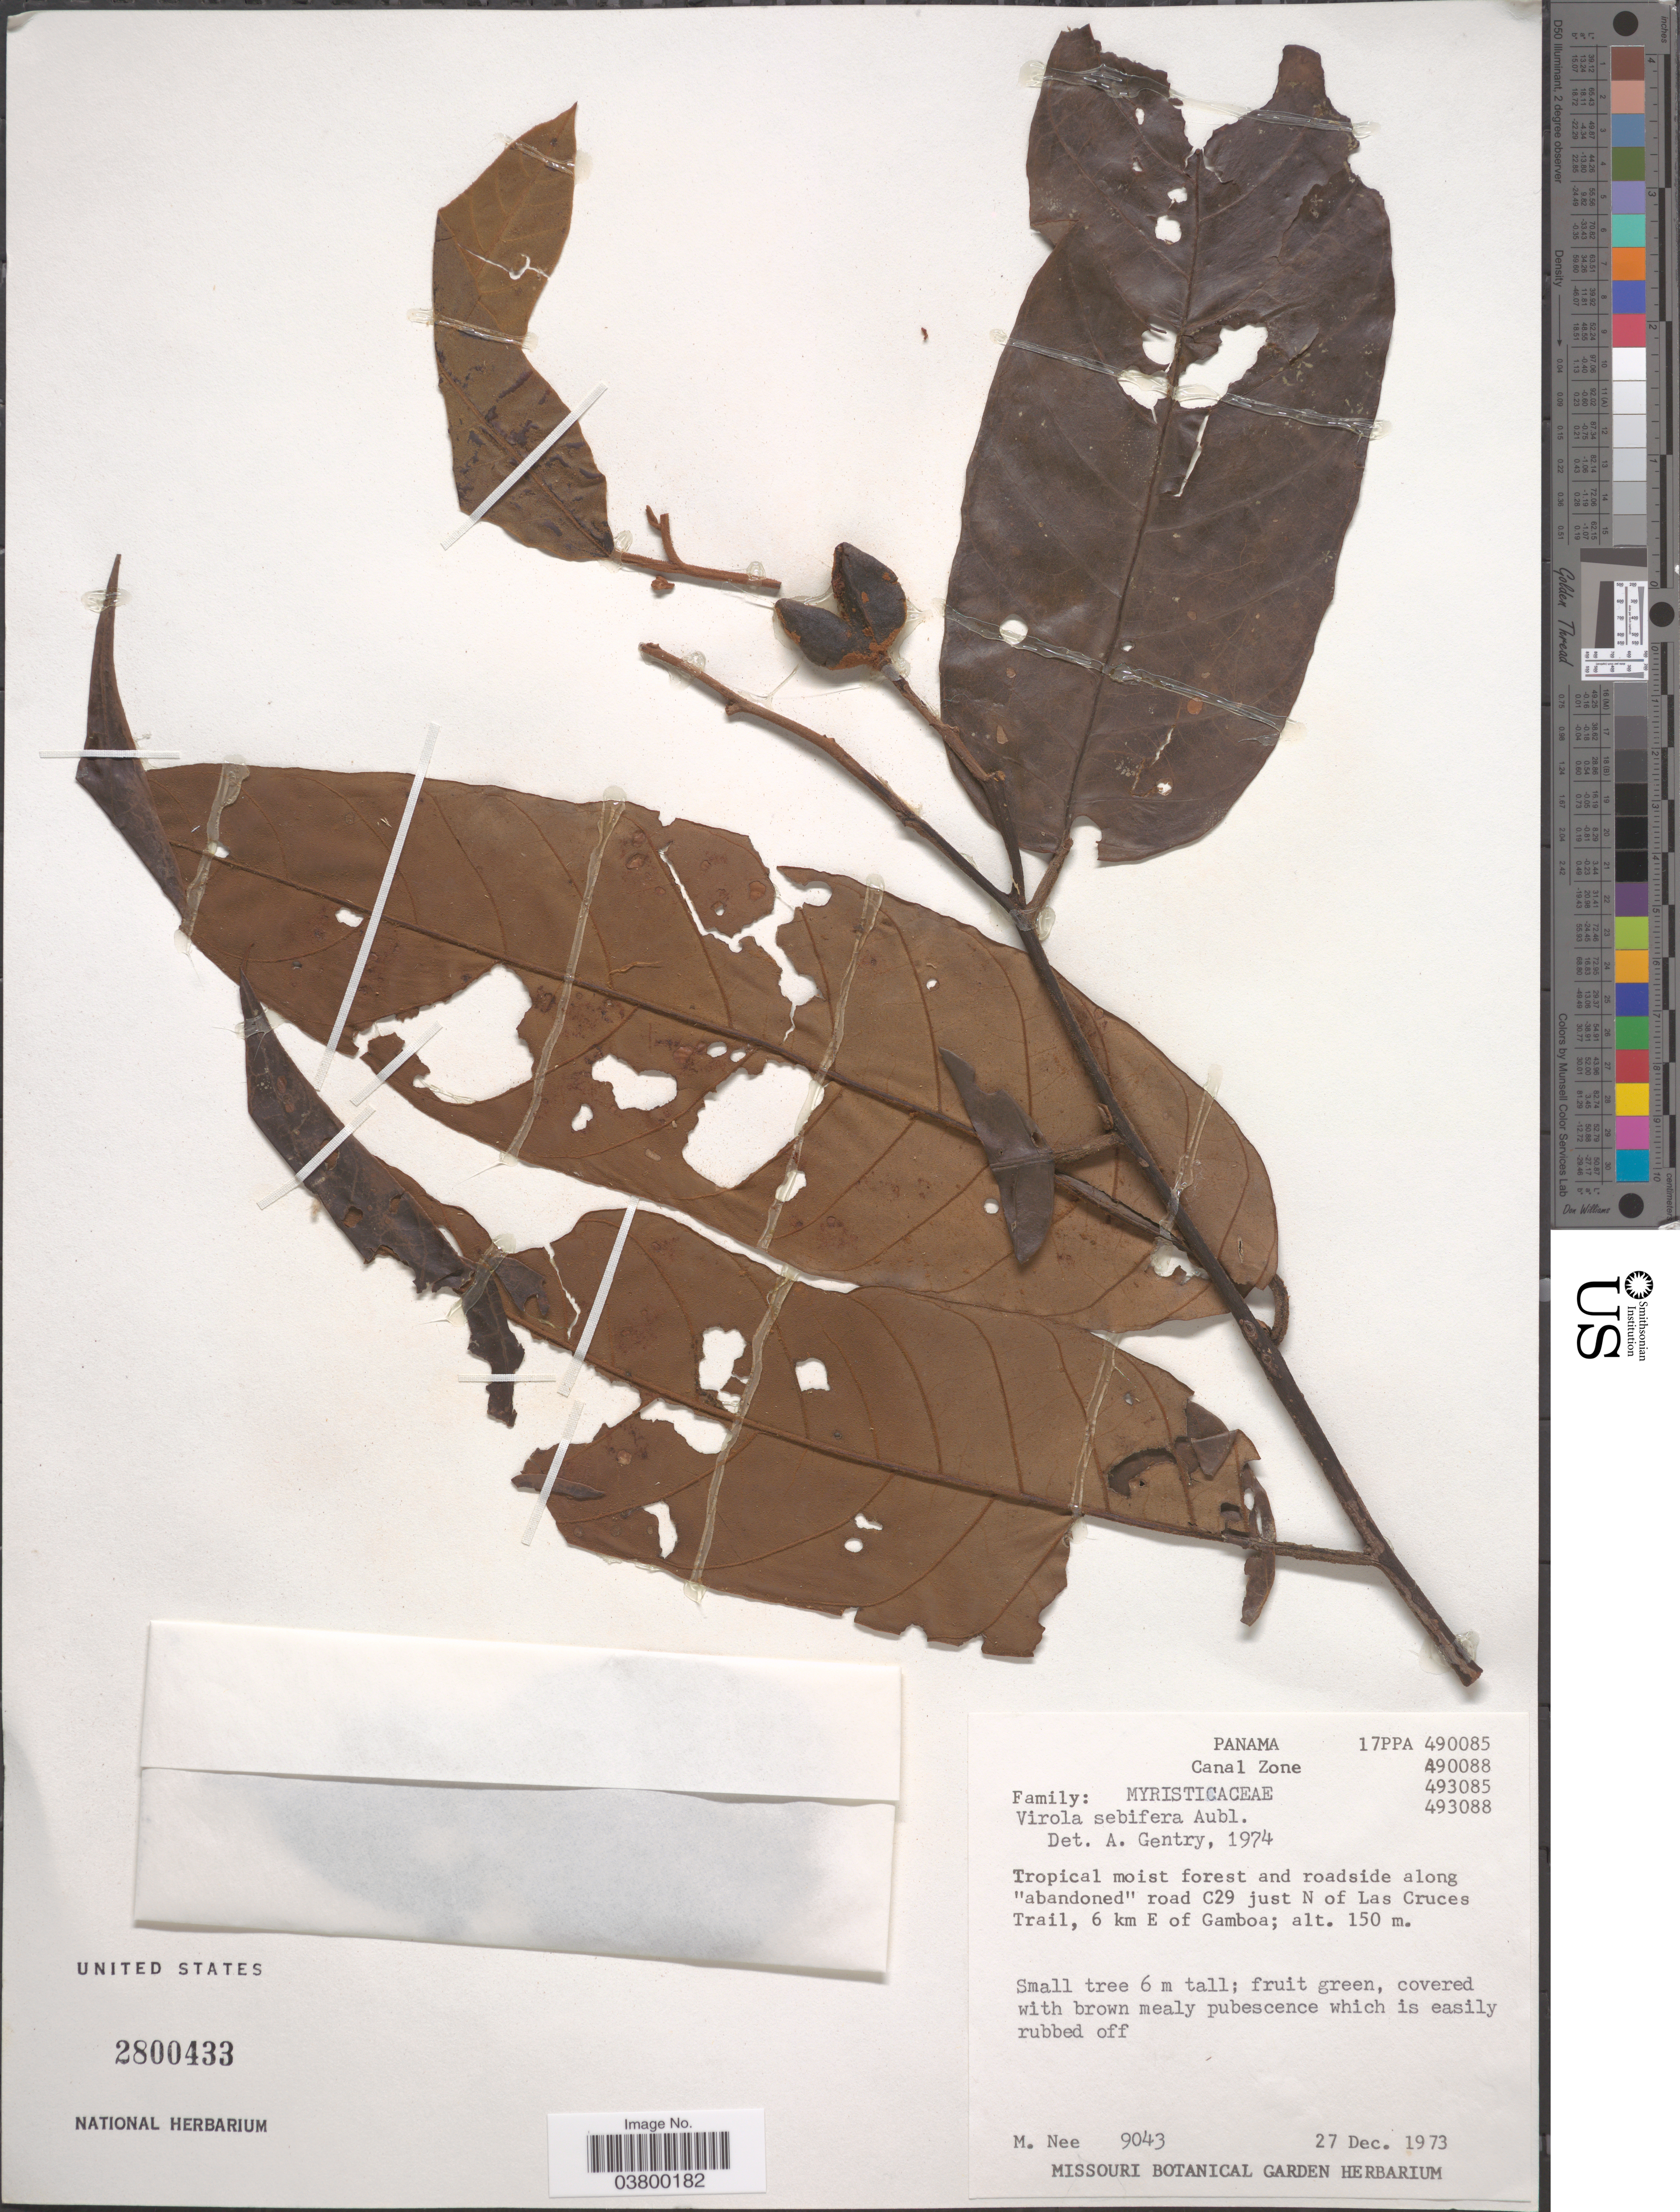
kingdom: Plantae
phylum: Tracheophyta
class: Magnoliopsida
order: Magnoliales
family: Myristicaceae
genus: Virola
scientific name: Virola sebifera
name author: Aubl.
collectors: M. Nee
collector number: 9043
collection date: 1973-12-27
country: Panama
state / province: Colón / Panamá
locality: Canal Zone. Along 'abandoned' road C29 just N of Las Cruces Trail, 6 km E of Gamboa.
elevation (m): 150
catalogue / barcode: US 2800433